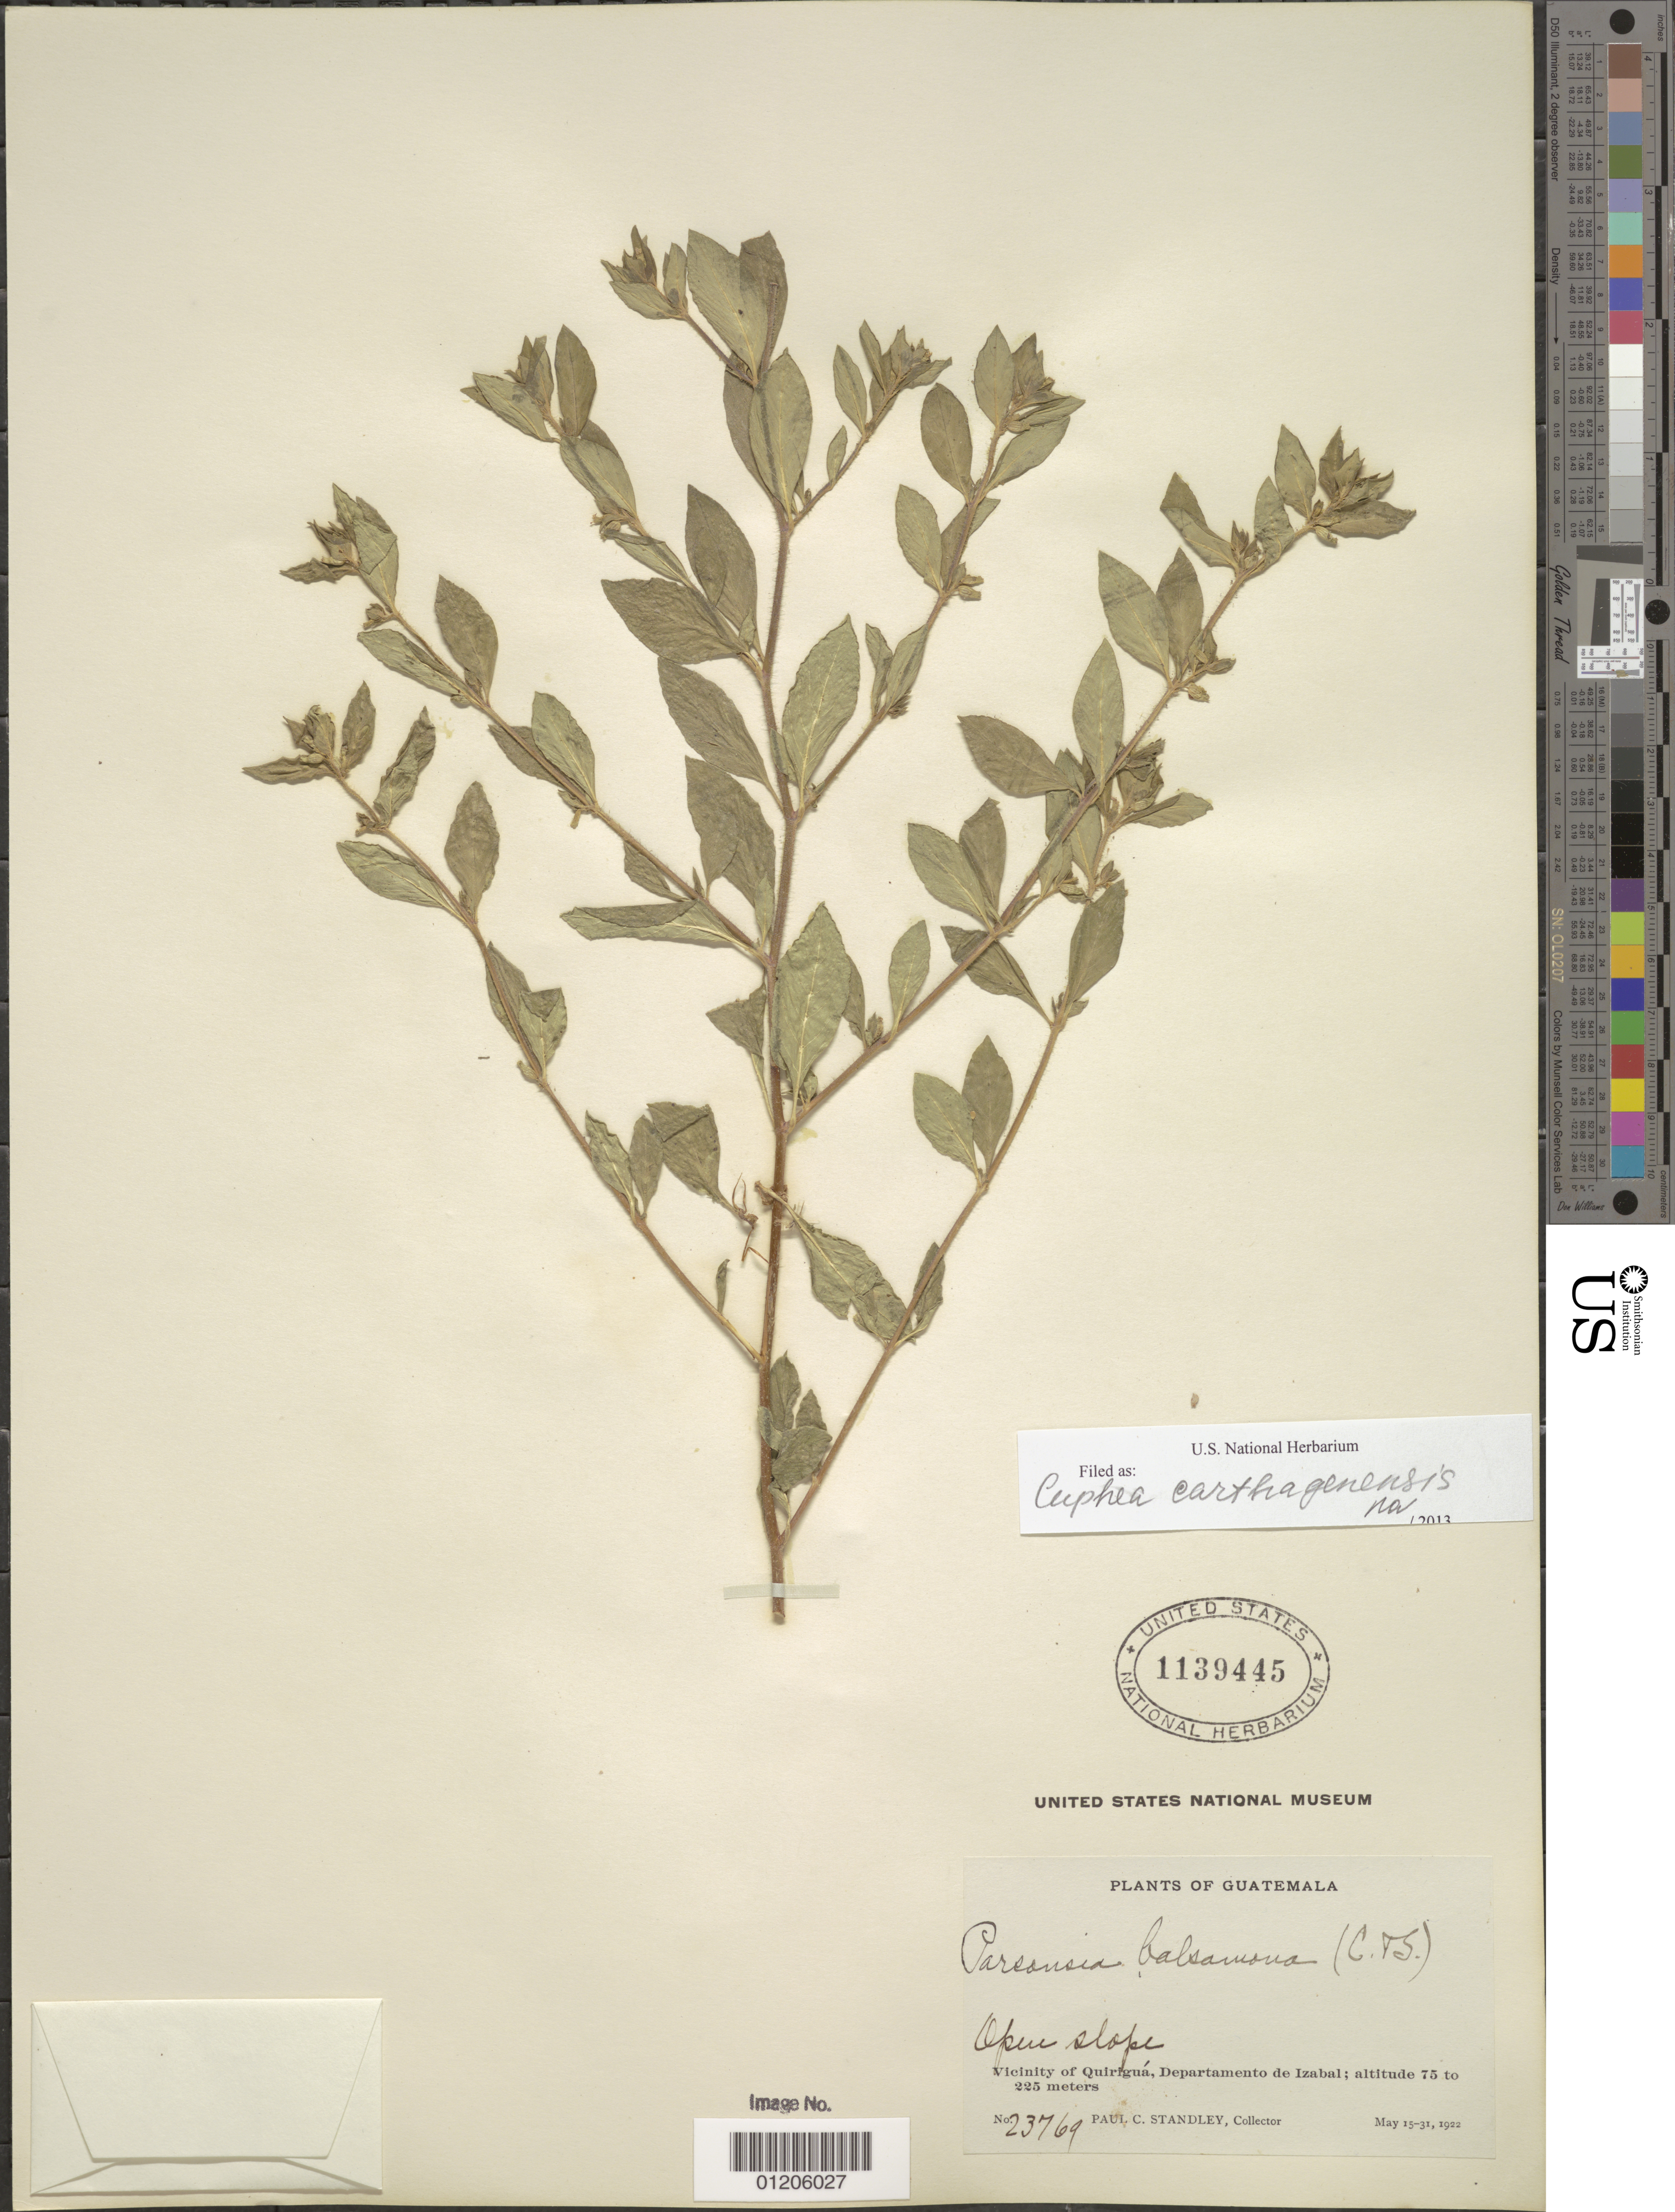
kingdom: Plantae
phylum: Tracheophyta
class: Magnoliopsida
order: Myrtales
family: Lythraceae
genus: Cuphea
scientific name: Cuphea carthagenensis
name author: (Jacq.) J.F. Macbr.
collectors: P. C. Standley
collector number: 23769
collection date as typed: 15 May 1922 to 31 Mar 1922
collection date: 1922-03-31/1922-05-15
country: Guatemala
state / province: Izabal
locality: Vicinity of Quiriguá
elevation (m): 75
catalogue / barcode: US 1139445